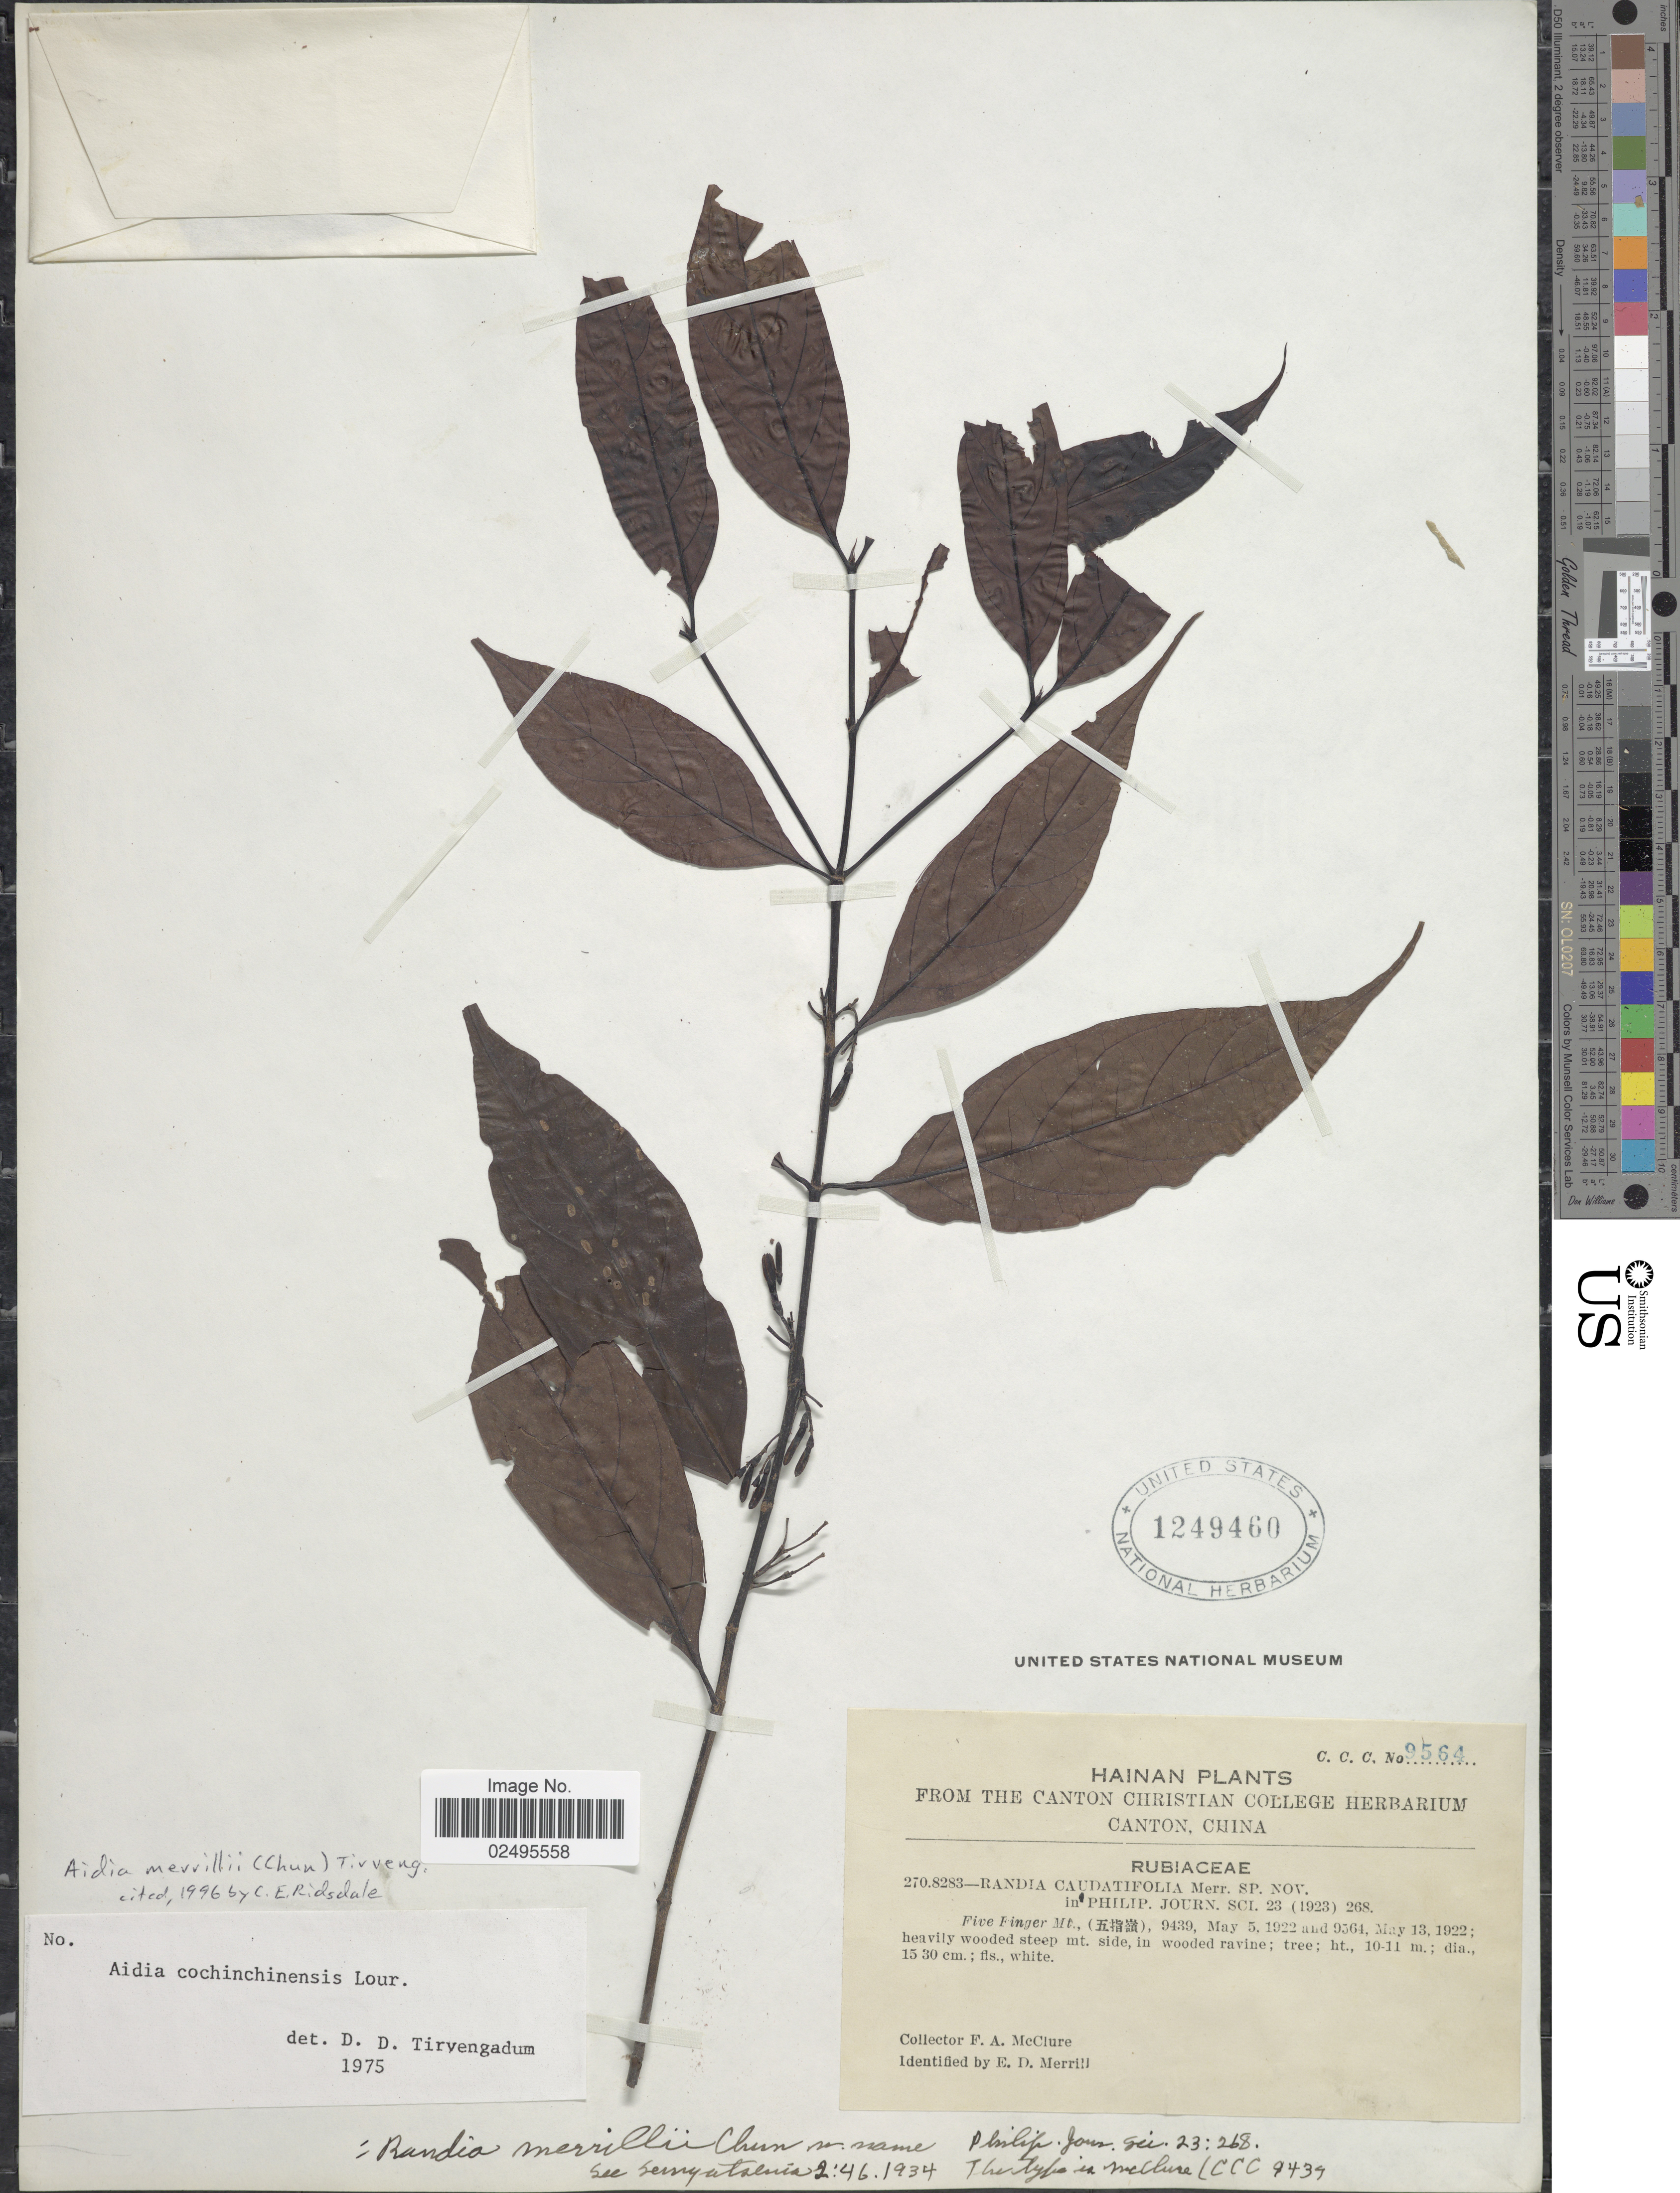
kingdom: Plantae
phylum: Tracheophyta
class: Magnoliopsida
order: Gentianales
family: Rubiaceae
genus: Aidia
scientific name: Aidia merrillii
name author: (Chun) Tirveng.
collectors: F. A. McClure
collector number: C.C.C. 9564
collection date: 1922-05-05/1922-05-13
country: China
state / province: Hainan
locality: Five Finger Mt. in wooded ravine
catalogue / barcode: US 1249460